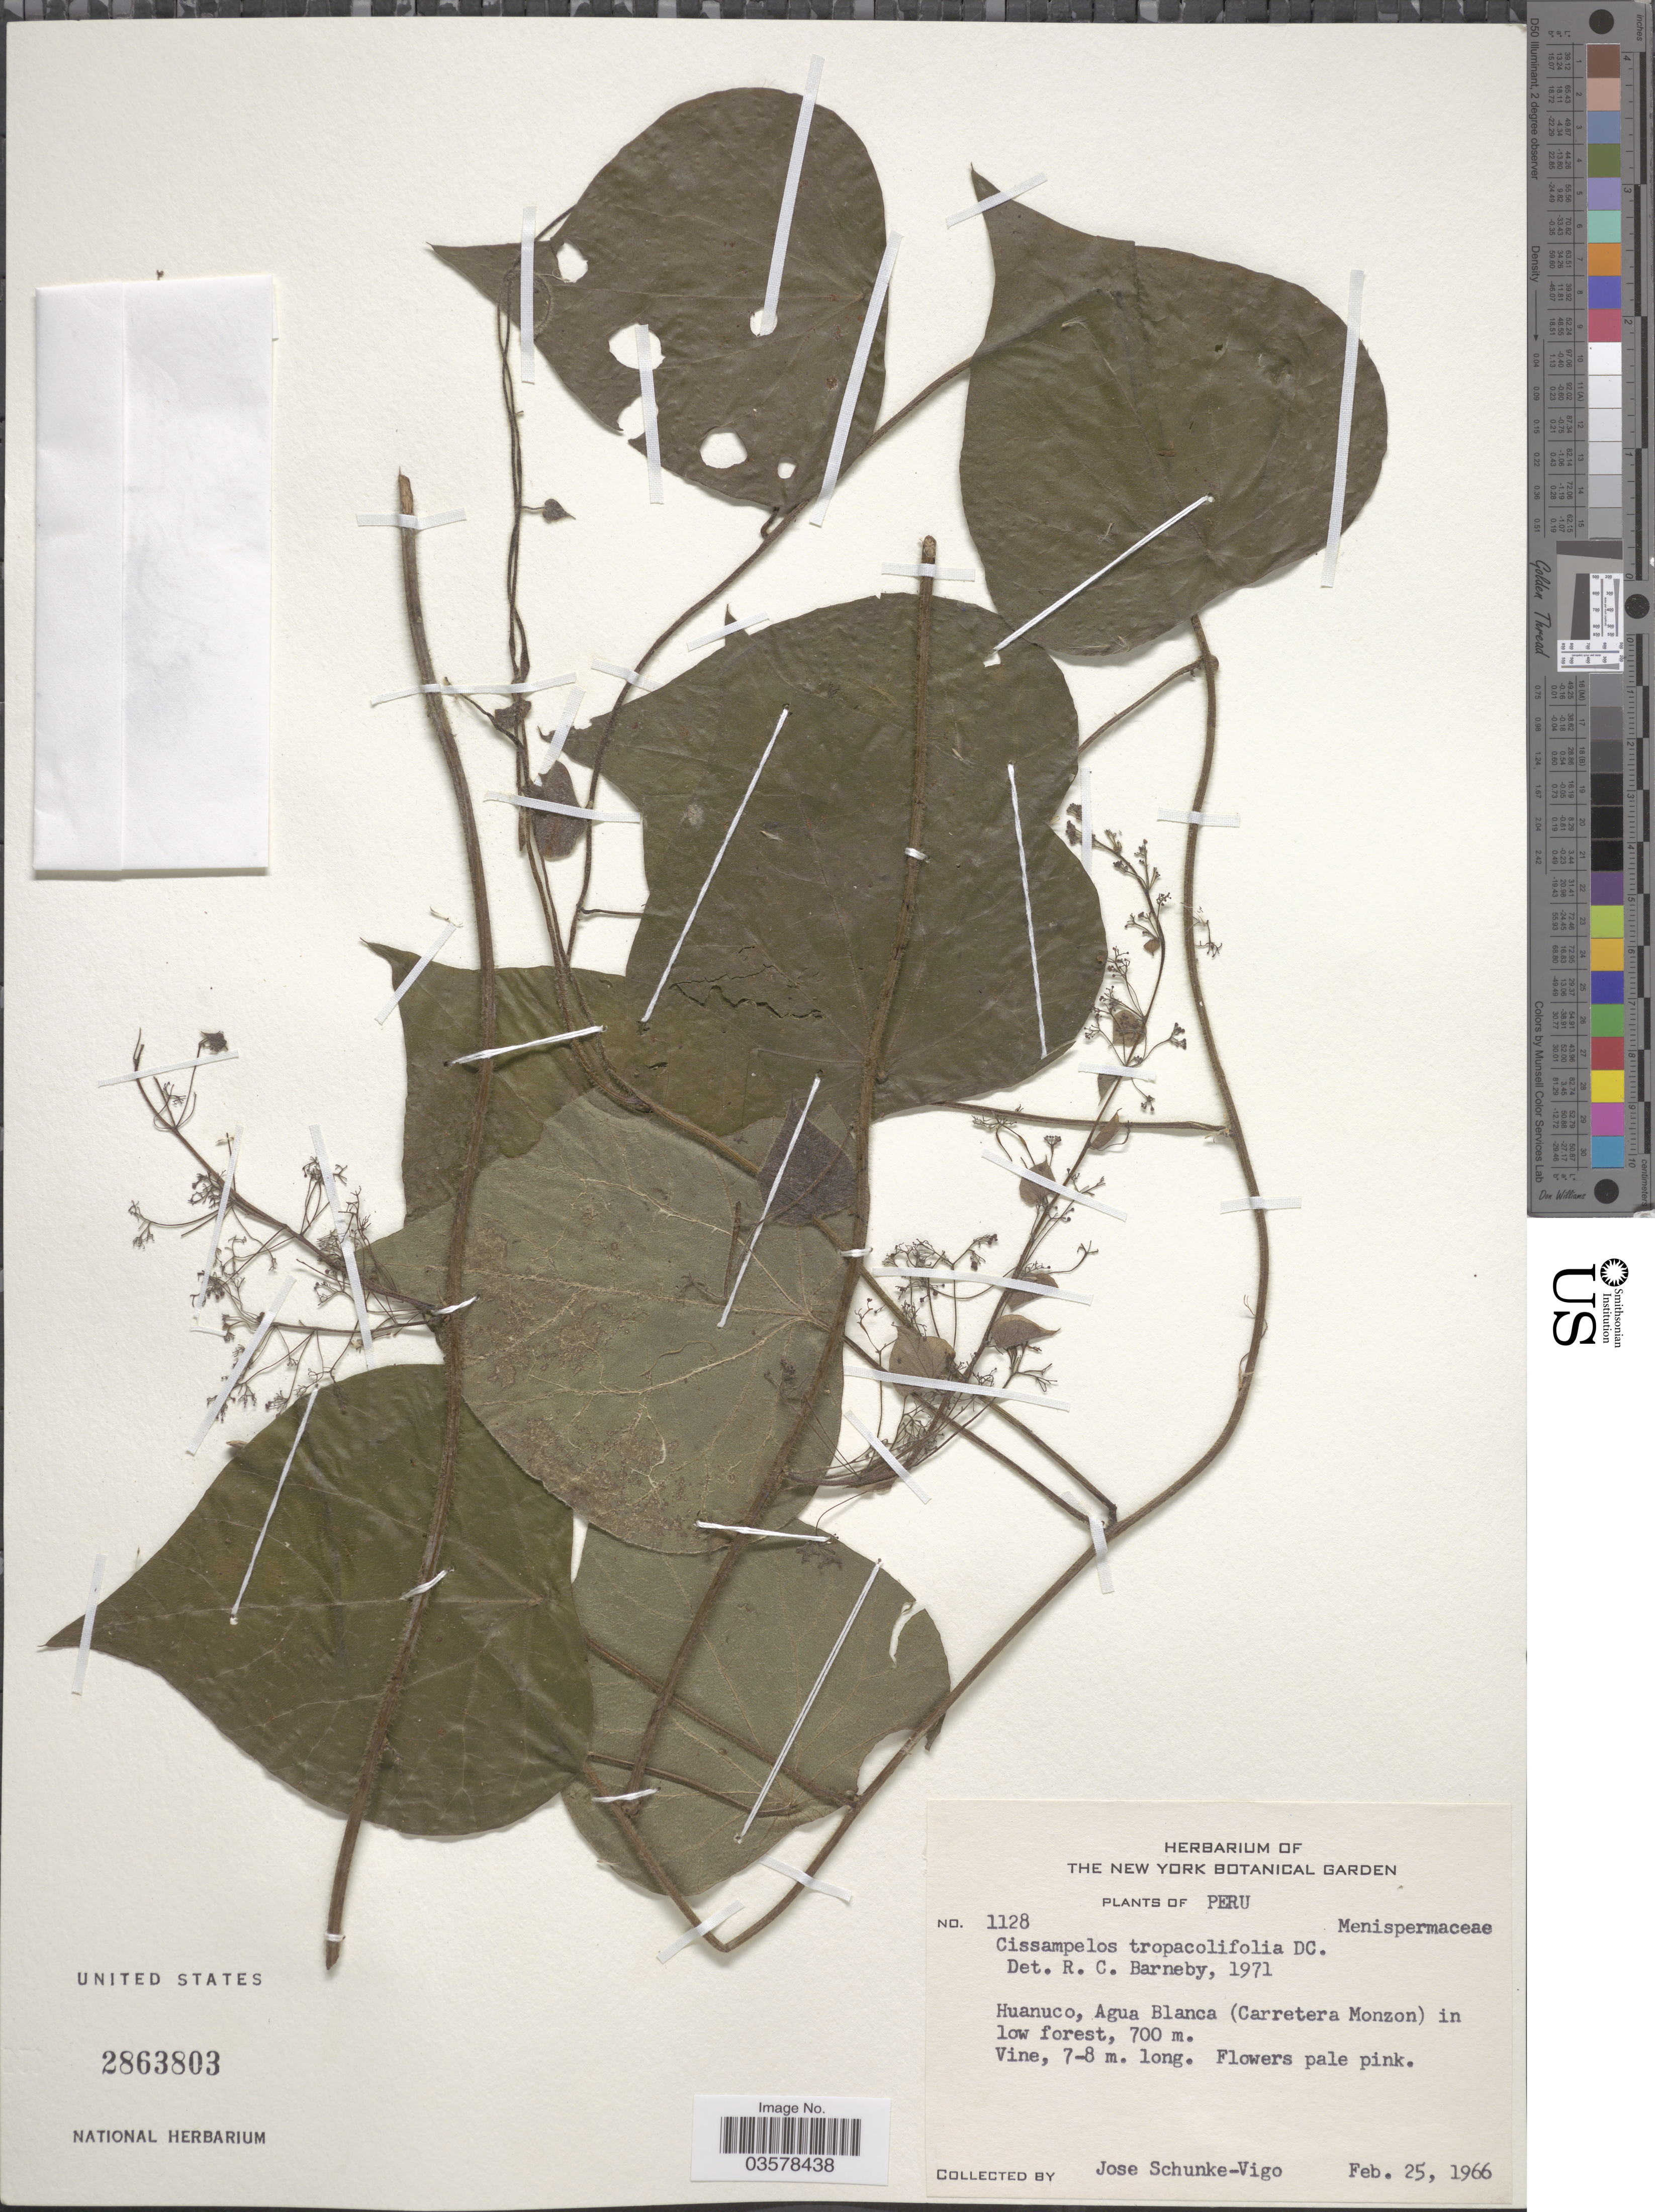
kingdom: Plantae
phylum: Tracheophyta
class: Magnoliopsida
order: Ranunculales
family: Menispermaceae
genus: Cissampelos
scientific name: Cissampelos tropaeolifolia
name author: DC.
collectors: J. Schunke Vigo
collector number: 1128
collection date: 1966-02-25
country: Peru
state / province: Huánuco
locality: Agua Blanca (Carretera Monzon) in low forest.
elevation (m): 700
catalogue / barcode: US 2863803